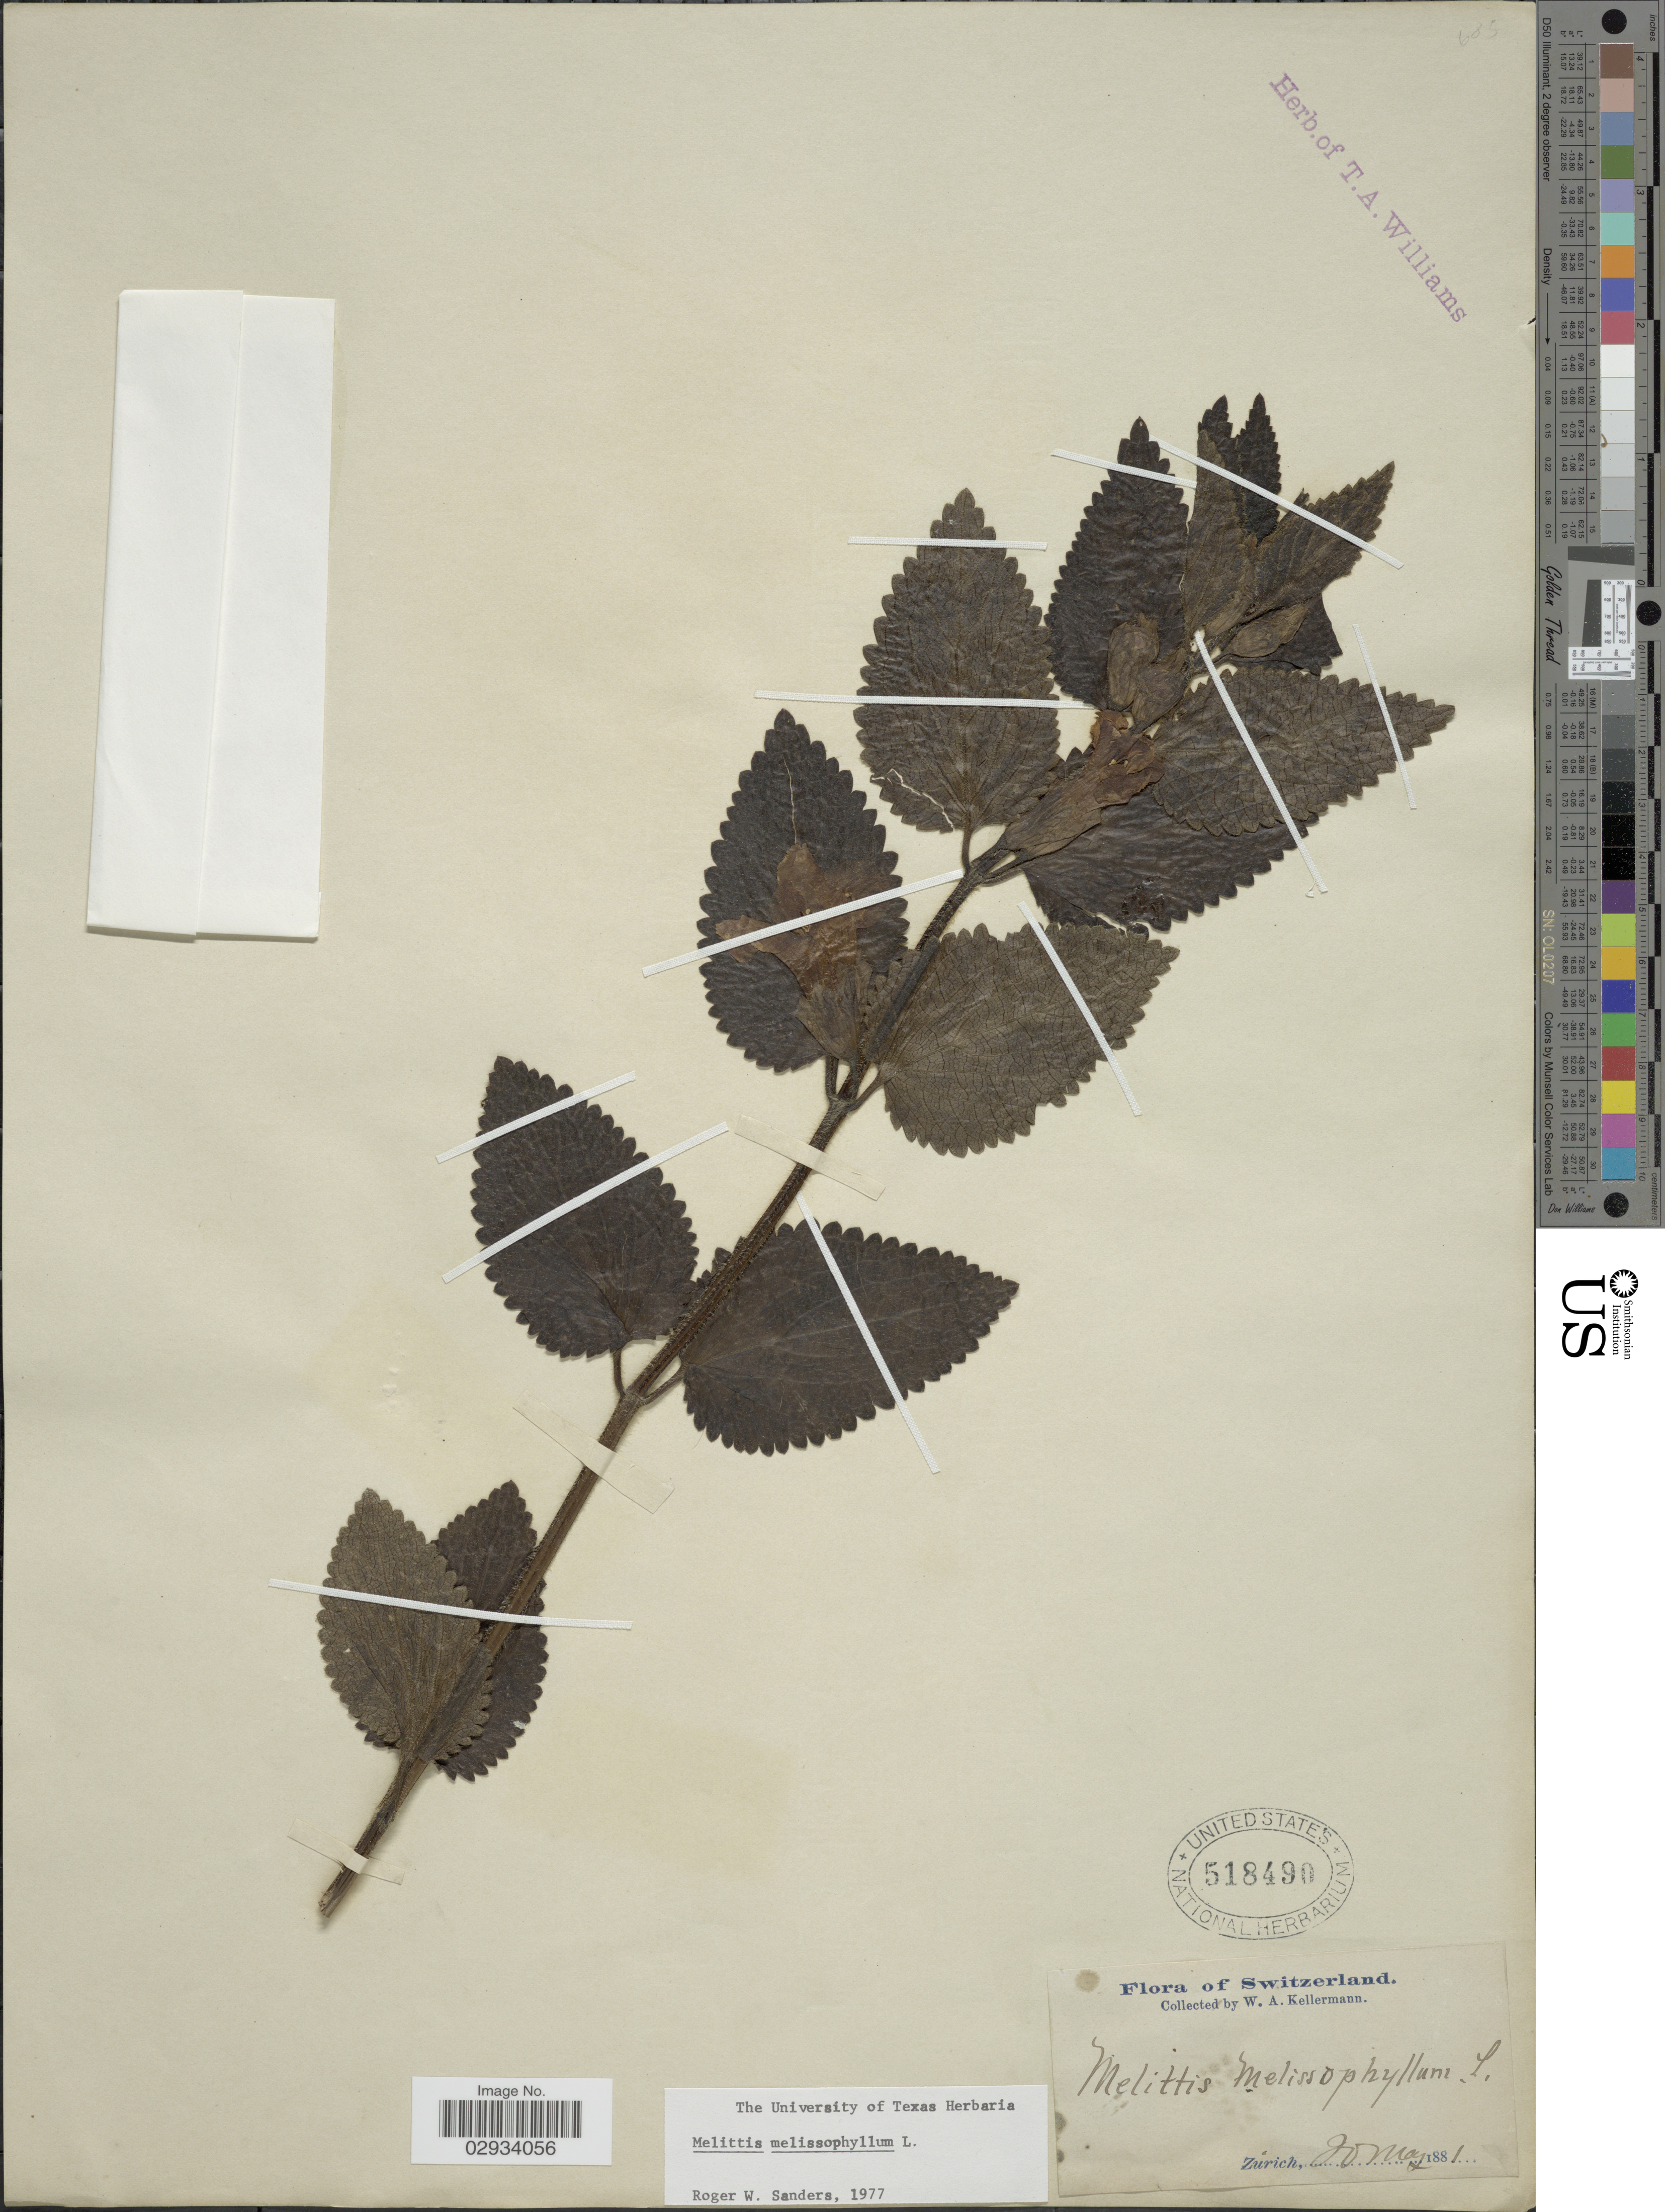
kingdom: Plantae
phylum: Tracheophyta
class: Magnoliopsida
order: Lamiales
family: Lamiaceae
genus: Melittis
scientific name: Melittis melissophyllum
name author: L.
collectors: W. Kellerman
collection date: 1881-05-20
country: Switzerland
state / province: Zurich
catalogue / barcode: US 518490